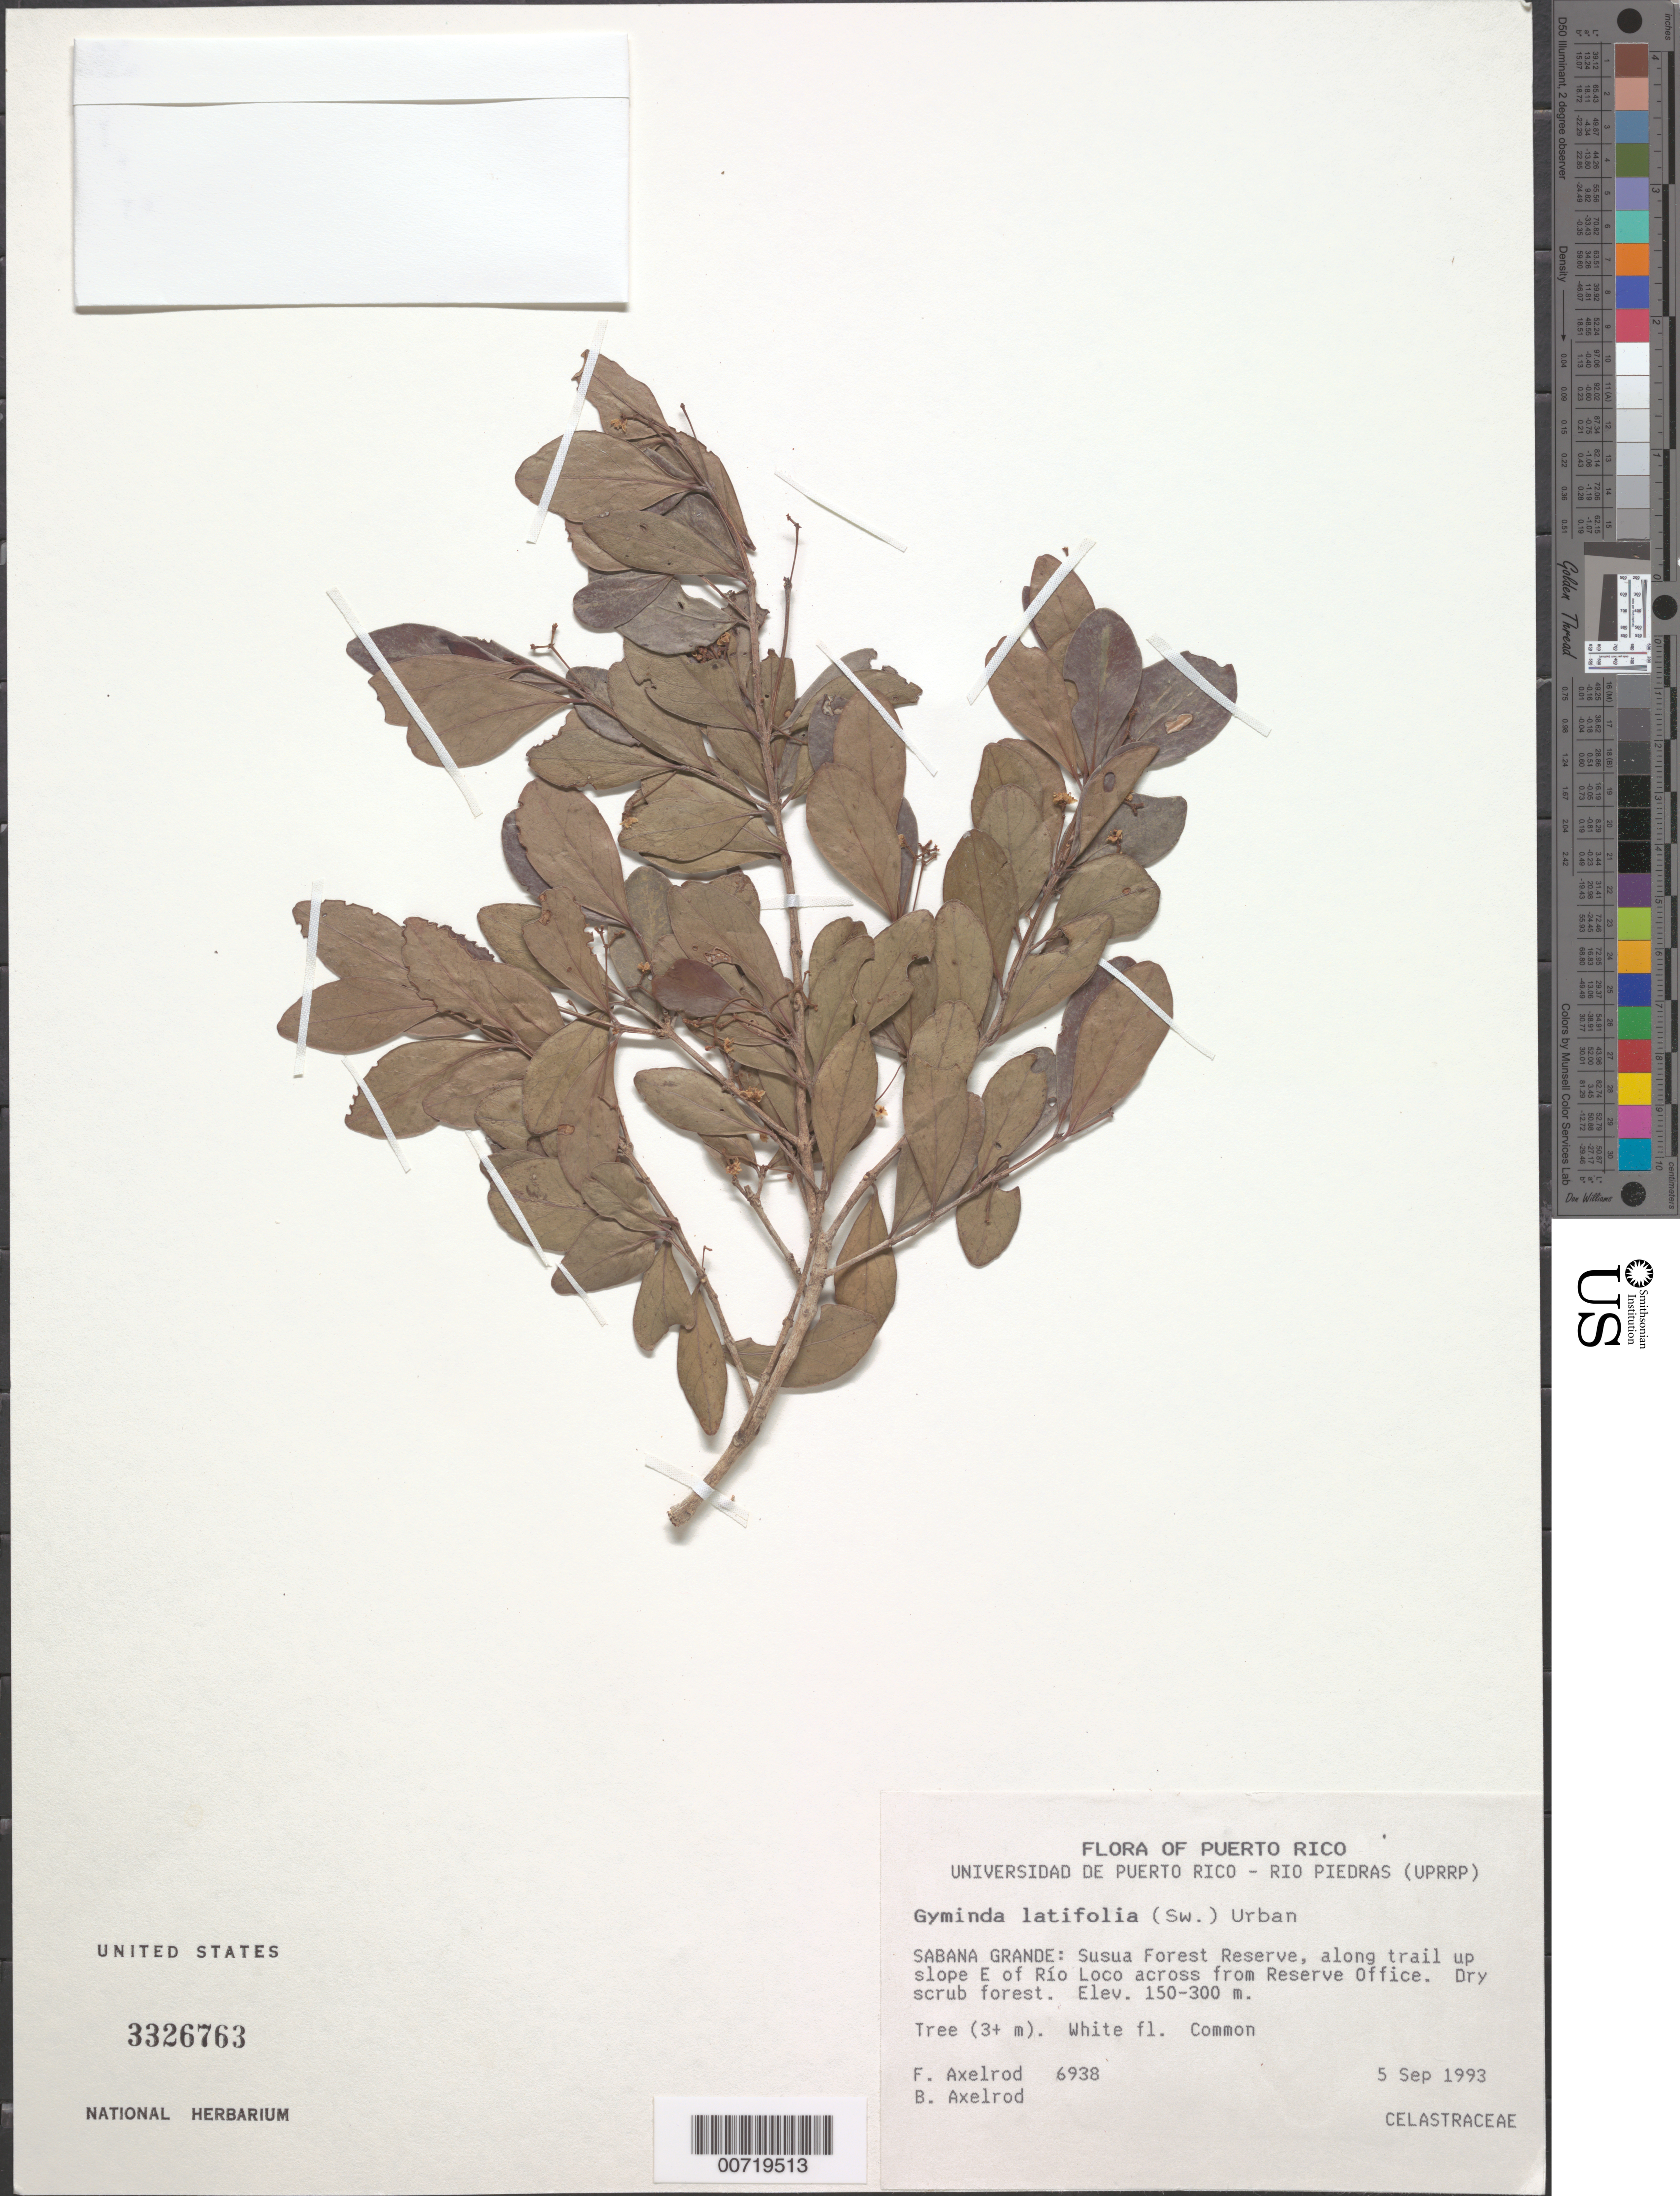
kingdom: Plantae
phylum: Tracheophyta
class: Magnoliopsida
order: Celastrales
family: Celastraceae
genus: Gyminda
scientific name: Gyminda latifolia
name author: (Sw.) Urb.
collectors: F. S. Axelrod & B. Axelrod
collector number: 6938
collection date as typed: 05 Sep 1993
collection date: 1993-09-05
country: Puerto Rico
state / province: Sabana Grande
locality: Sabana Grande: Susua Forest Reserve, along trail up slope E of Rio Loco across from Reserve Office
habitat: Dry scrub forest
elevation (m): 150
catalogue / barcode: US 3326763